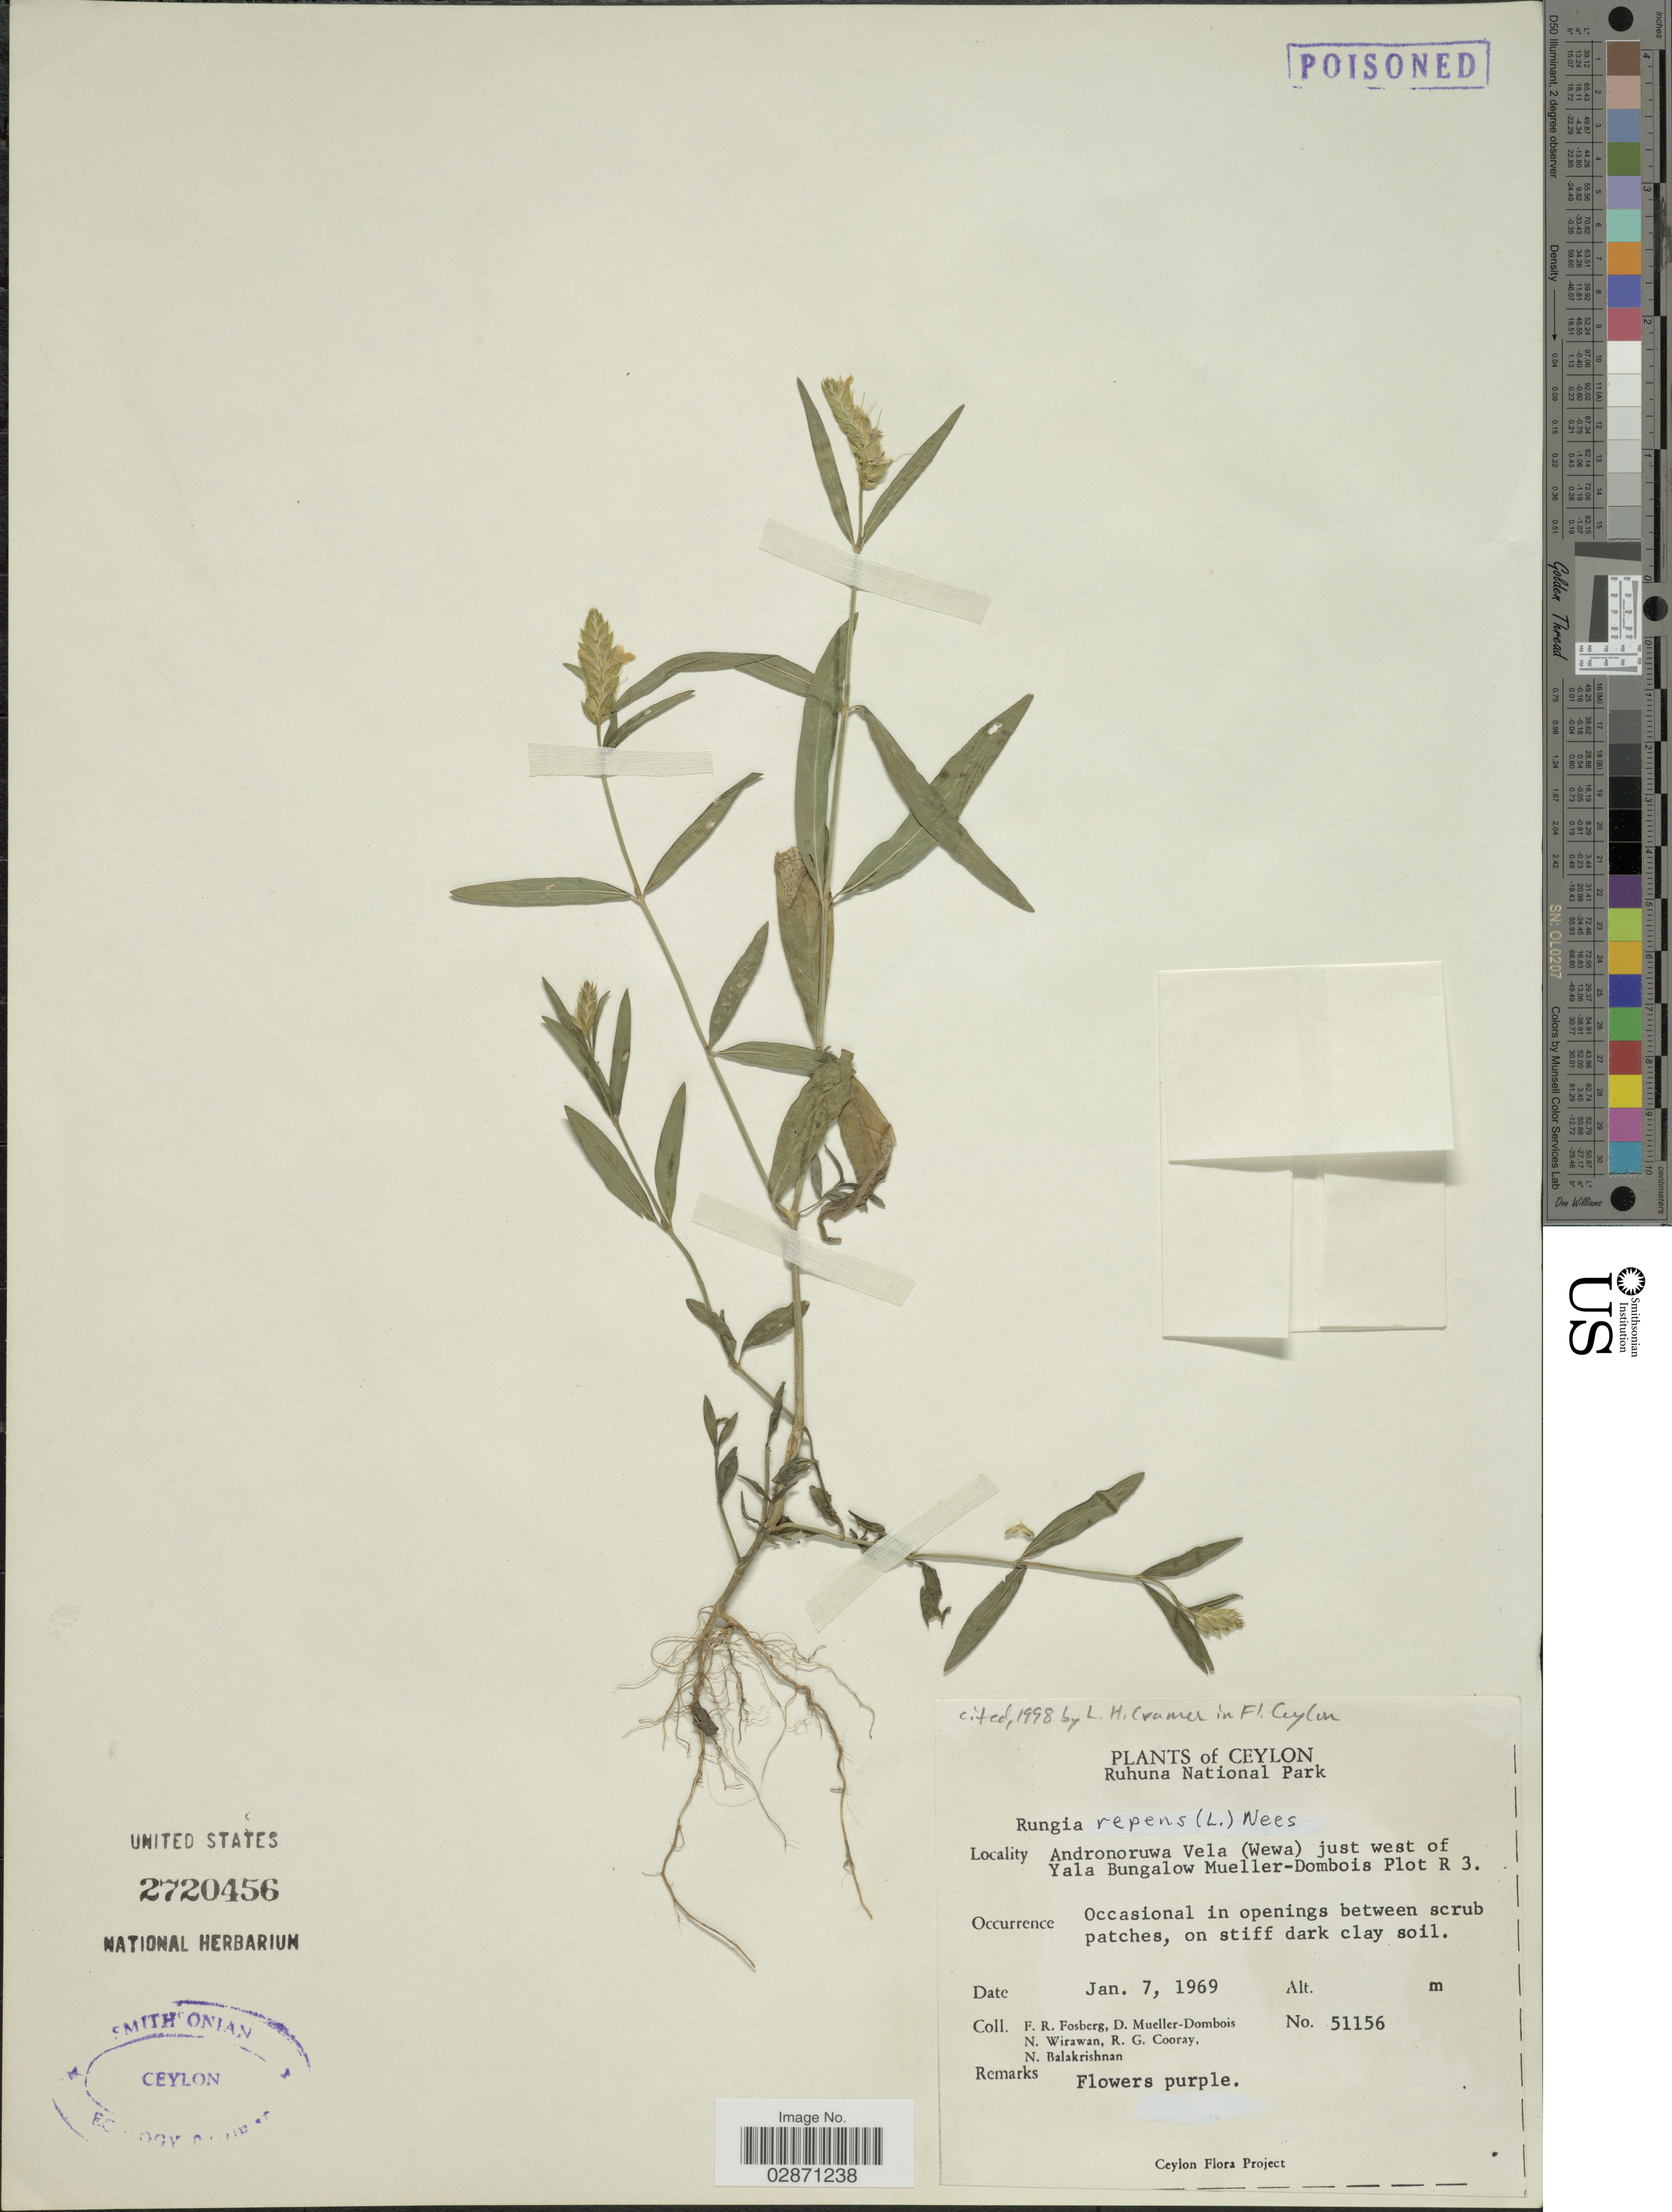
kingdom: Plantae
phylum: Tracheophyta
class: Magnoliopsida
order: Lamiales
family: Acanthaceae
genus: Rungia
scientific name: Rungia repens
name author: (L.) Nees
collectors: F. R. Fosberg, D. Mueller-Dombois, N. Wirawan, R. Cooray & N. Balakrishnan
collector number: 51156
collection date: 1969-01-07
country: Sri Lanka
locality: Ceylon. Ruhuna National Park. Andronoruwa Vela (Wewa) just west of Yala Bungalow Mueller-Dombois Plot R 3.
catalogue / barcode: US 2720456